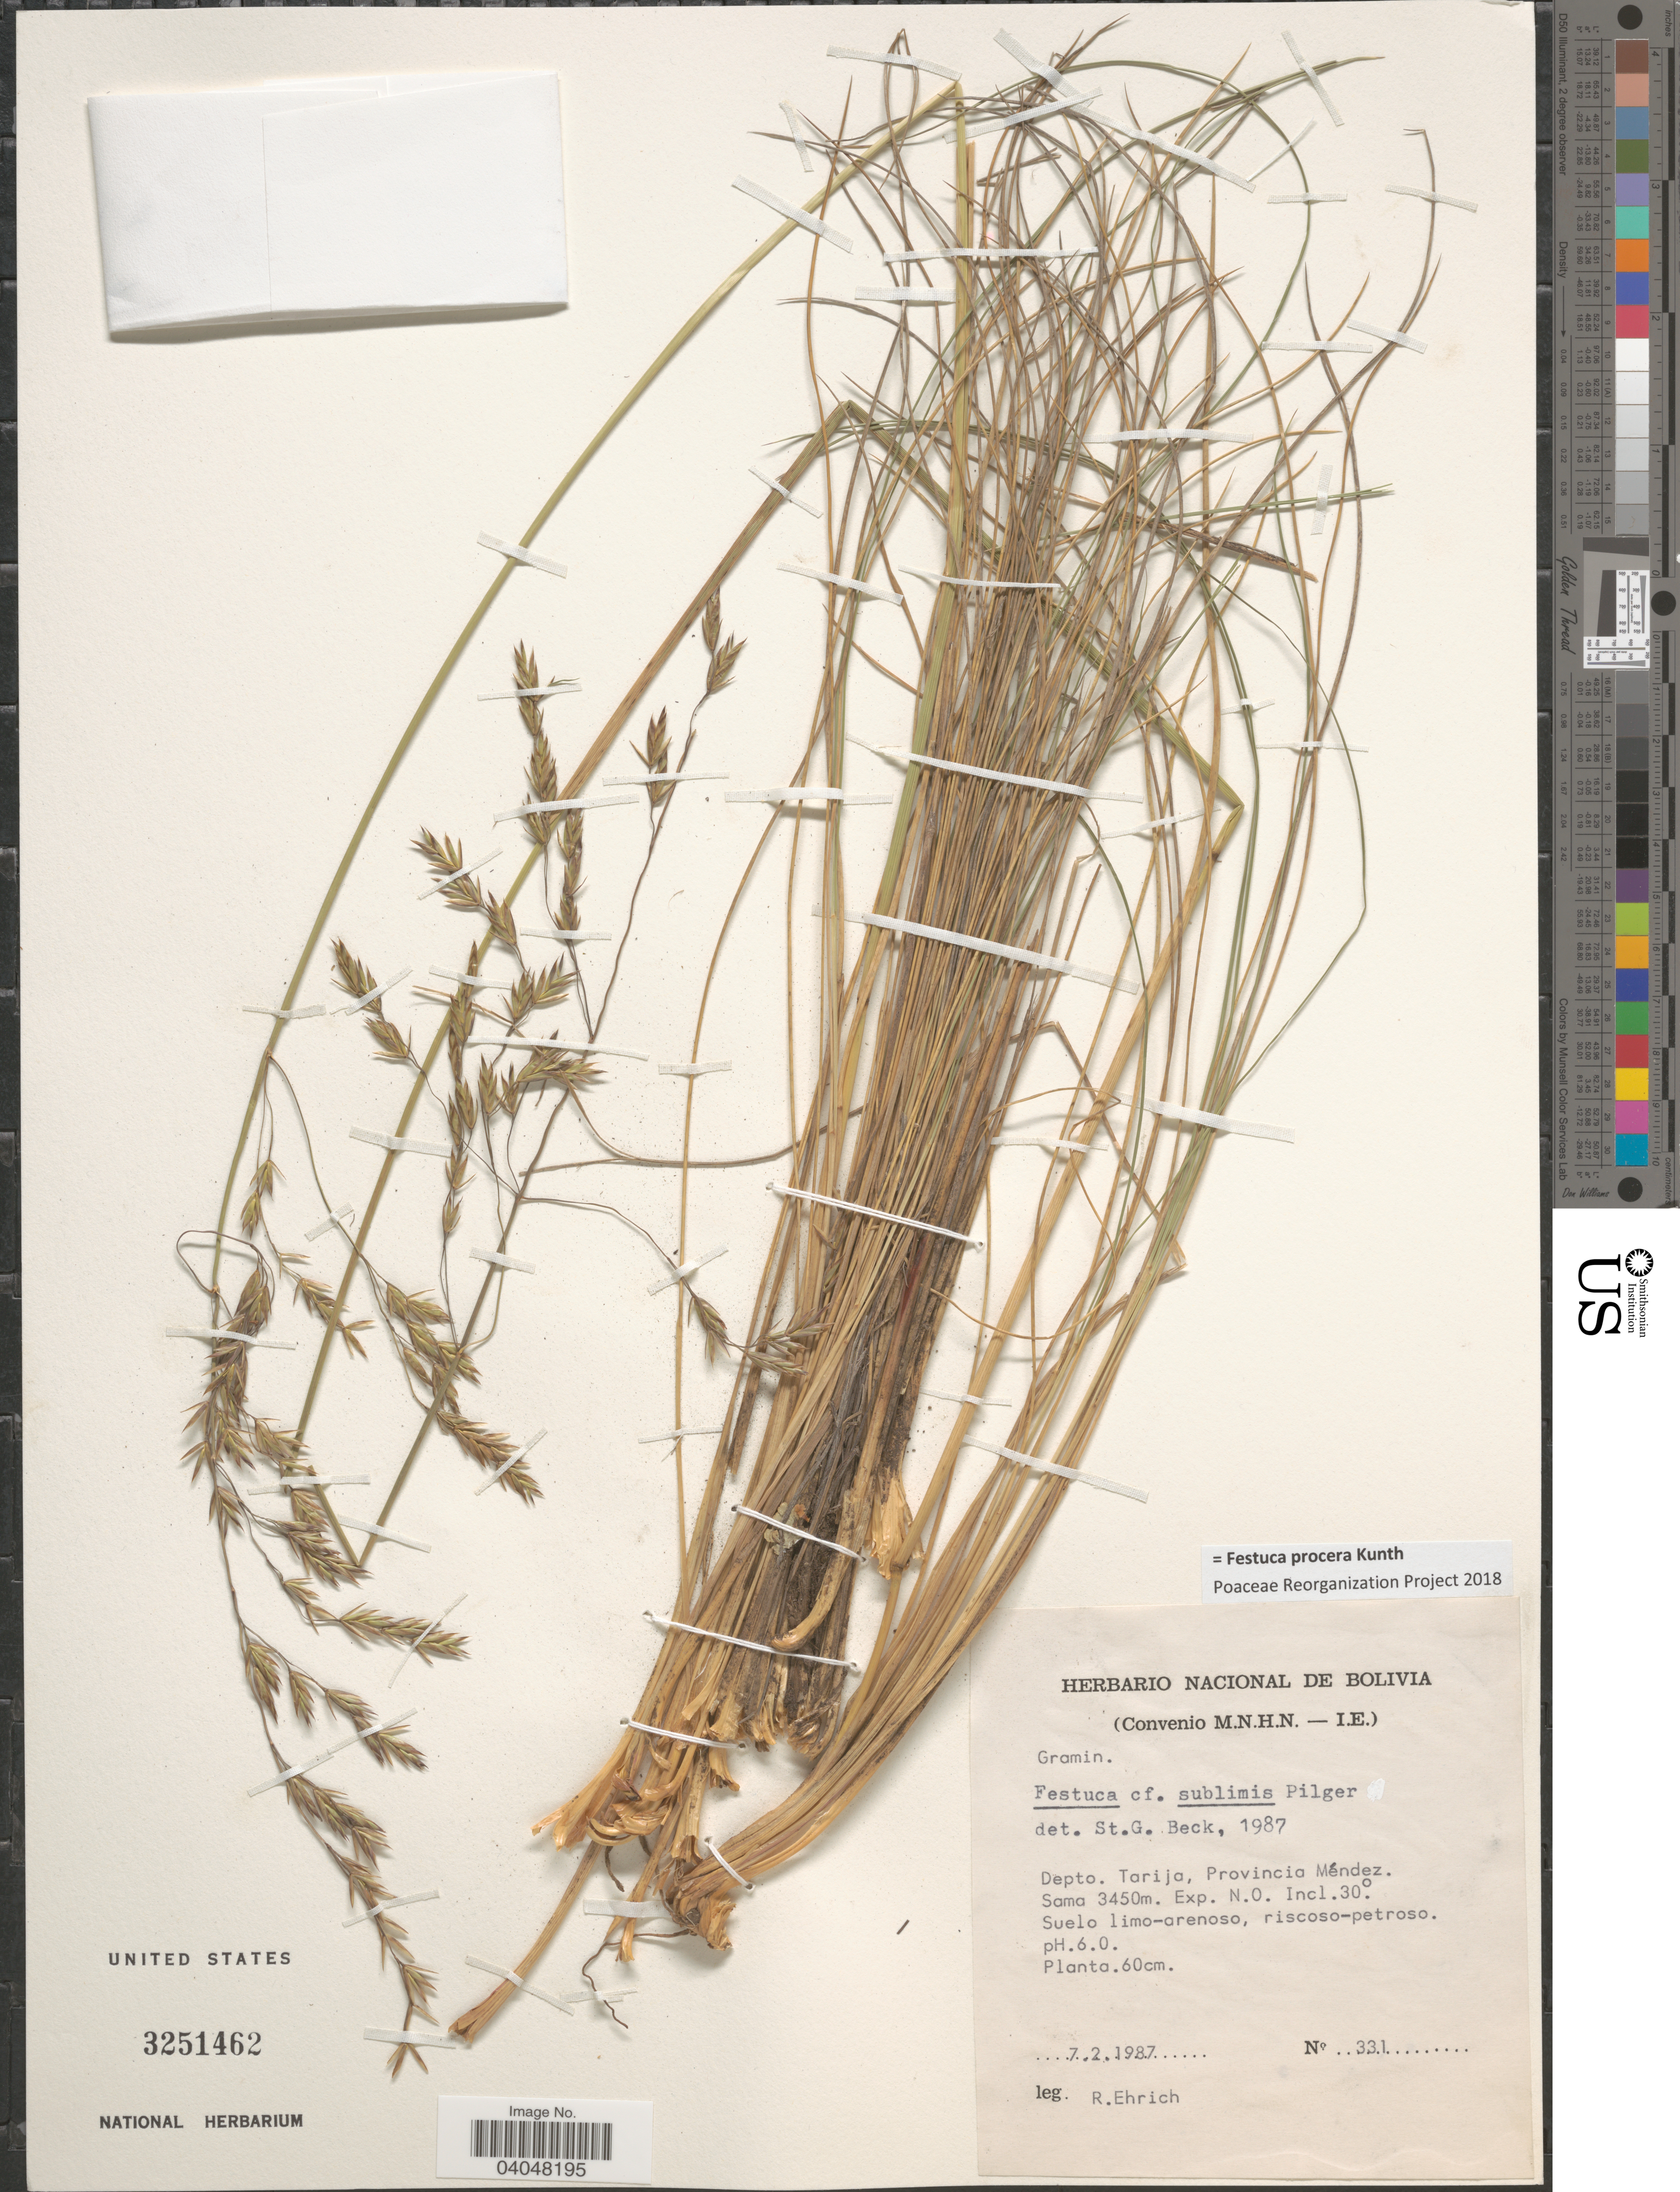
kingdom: Plantae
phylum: Tracheophyta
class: Liliopsida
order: Poales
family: Poaceae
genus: Festuca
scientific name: Festuca procera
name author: Kunth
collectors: R. Ehrich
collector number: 331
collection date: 1987-02-07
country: Bolivia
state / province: Tarija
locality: Depto. Tarija, Provincia Méndez.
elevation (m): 3450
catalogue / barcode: US 3251462